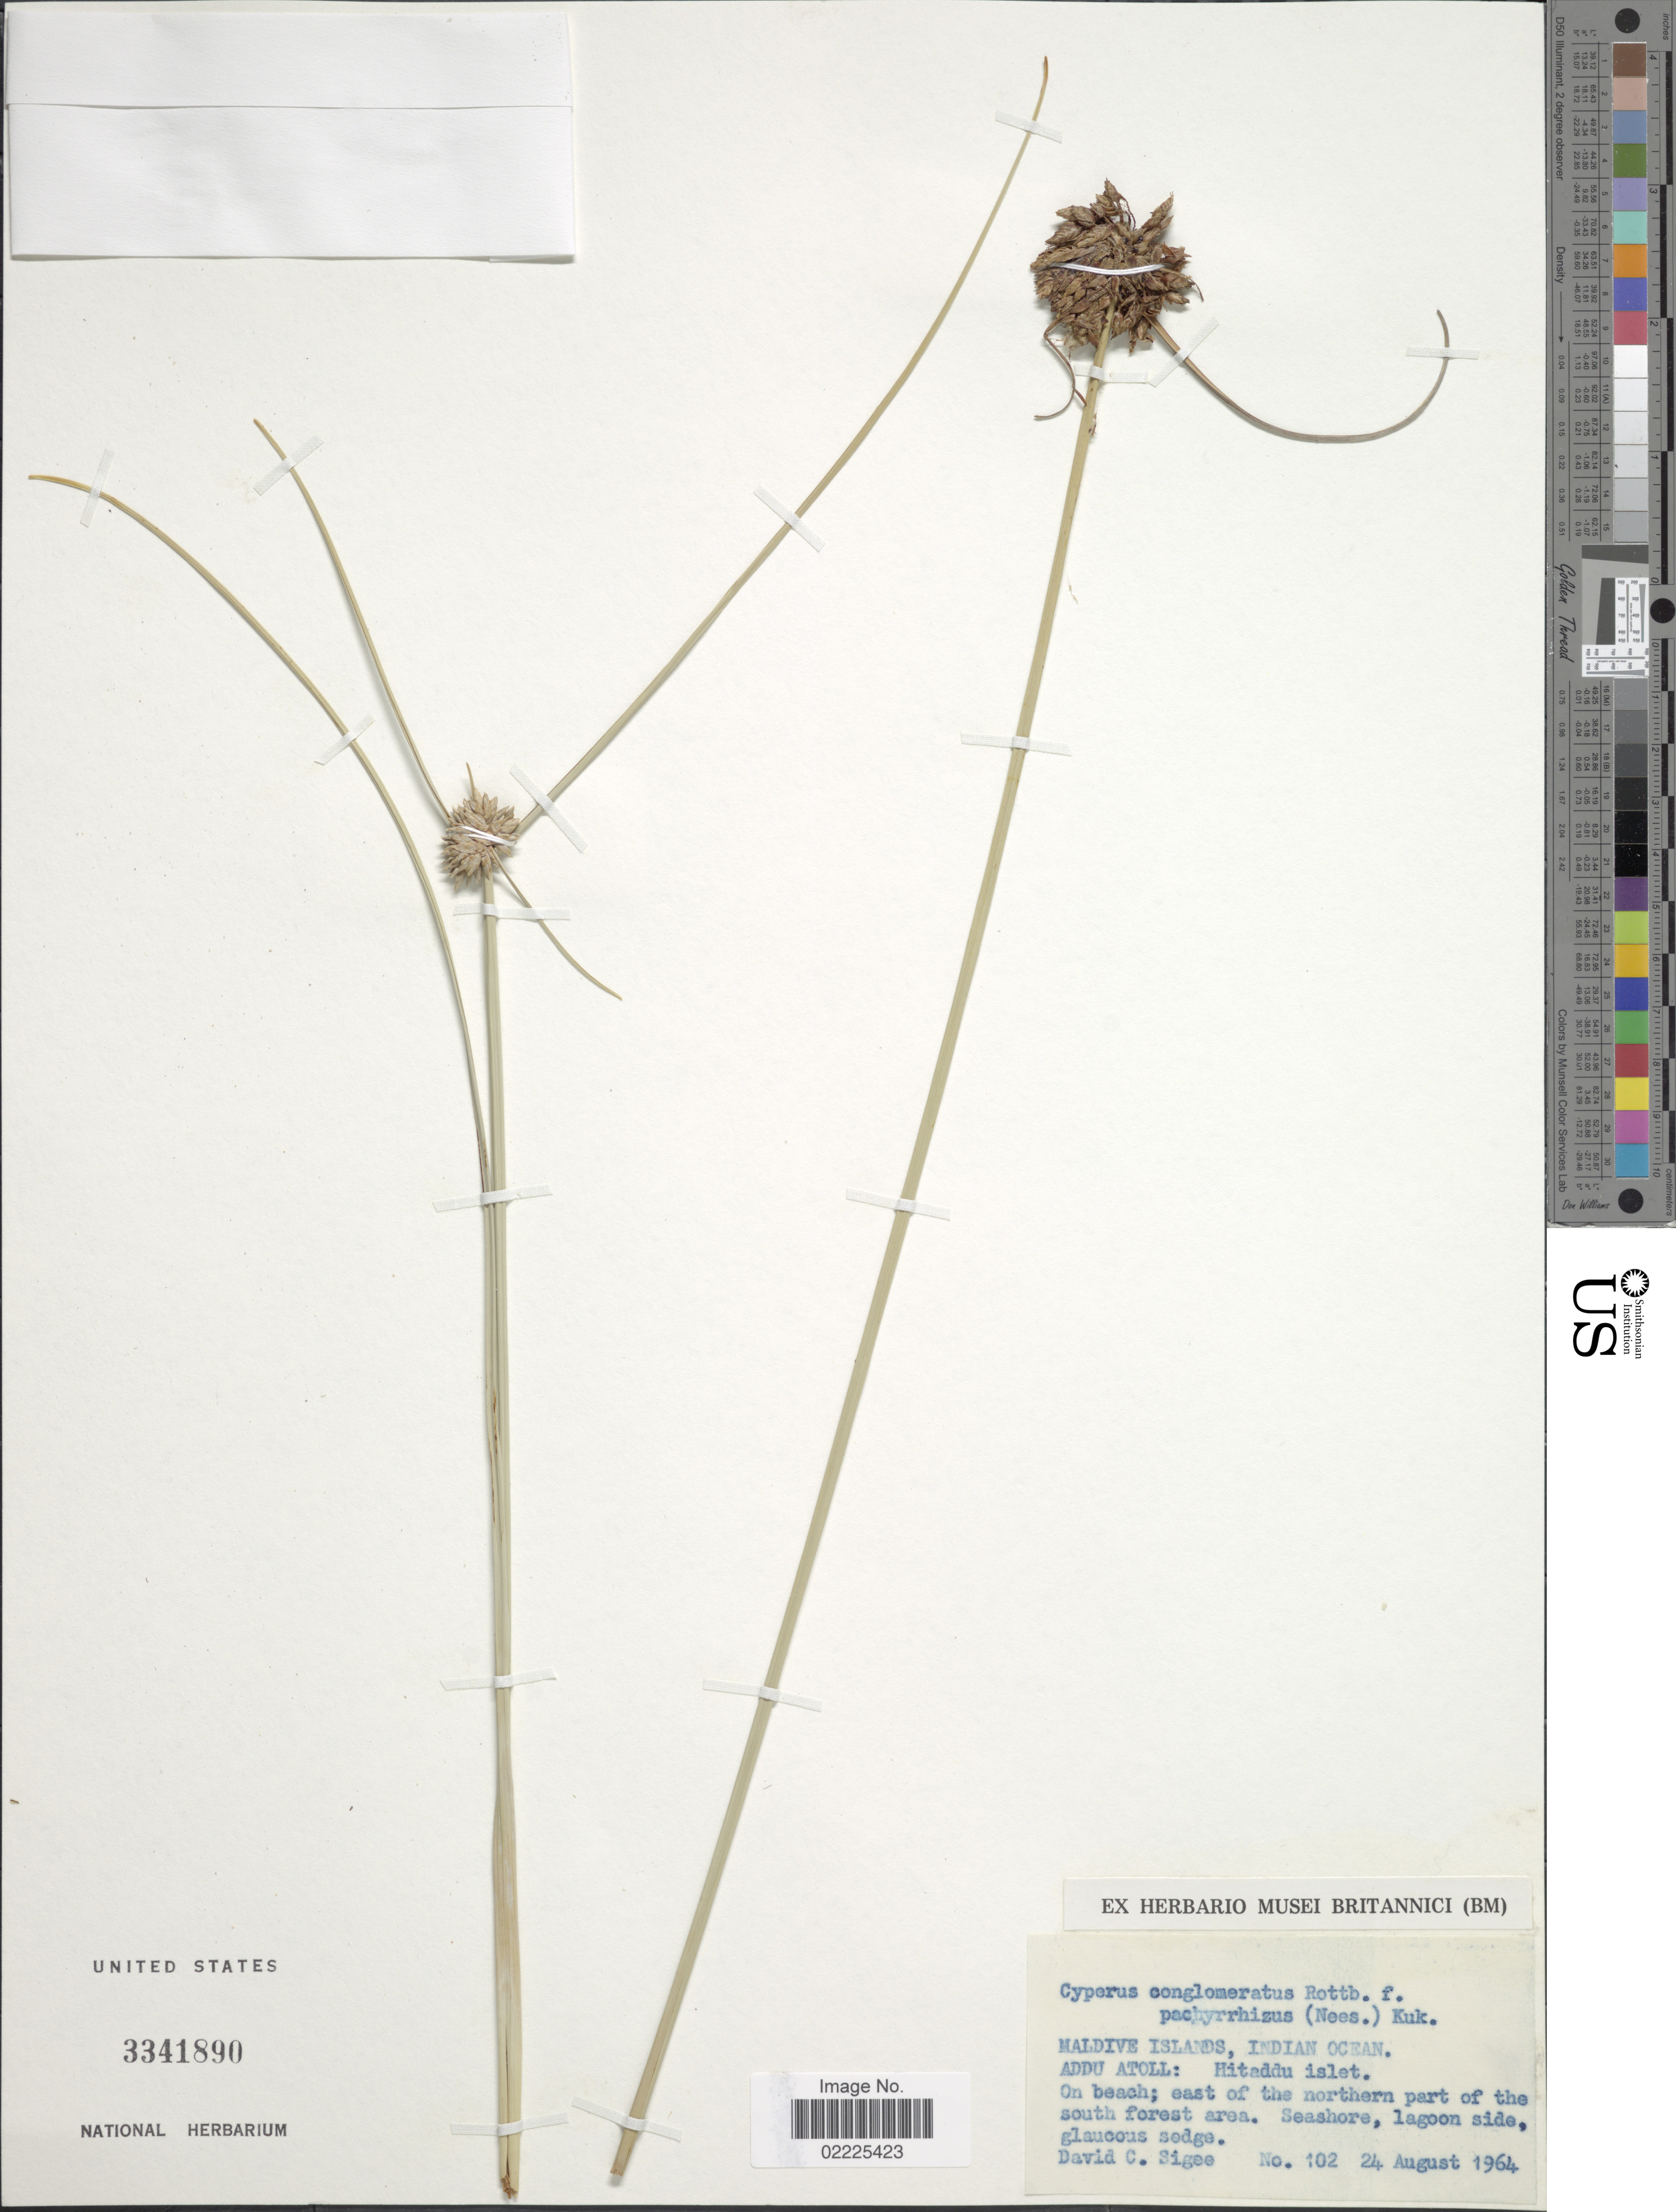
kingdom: Plantae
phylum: Tracheophyta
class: Liliopsida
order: Poales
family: Cyperaceae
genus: Cyperus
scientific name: Cyperus conglomeratus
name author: Rottb.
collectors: D. C. Sigee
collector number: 102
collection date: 1964-08-24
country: Maldive Islands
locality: Maldive Islands, Indian Ocean, Addu Atoll: Hitaddu islet. On beach; east of the northern part of the south forest area. Seashore, lagoon side, glaucous sedge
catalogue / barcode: US 3341890